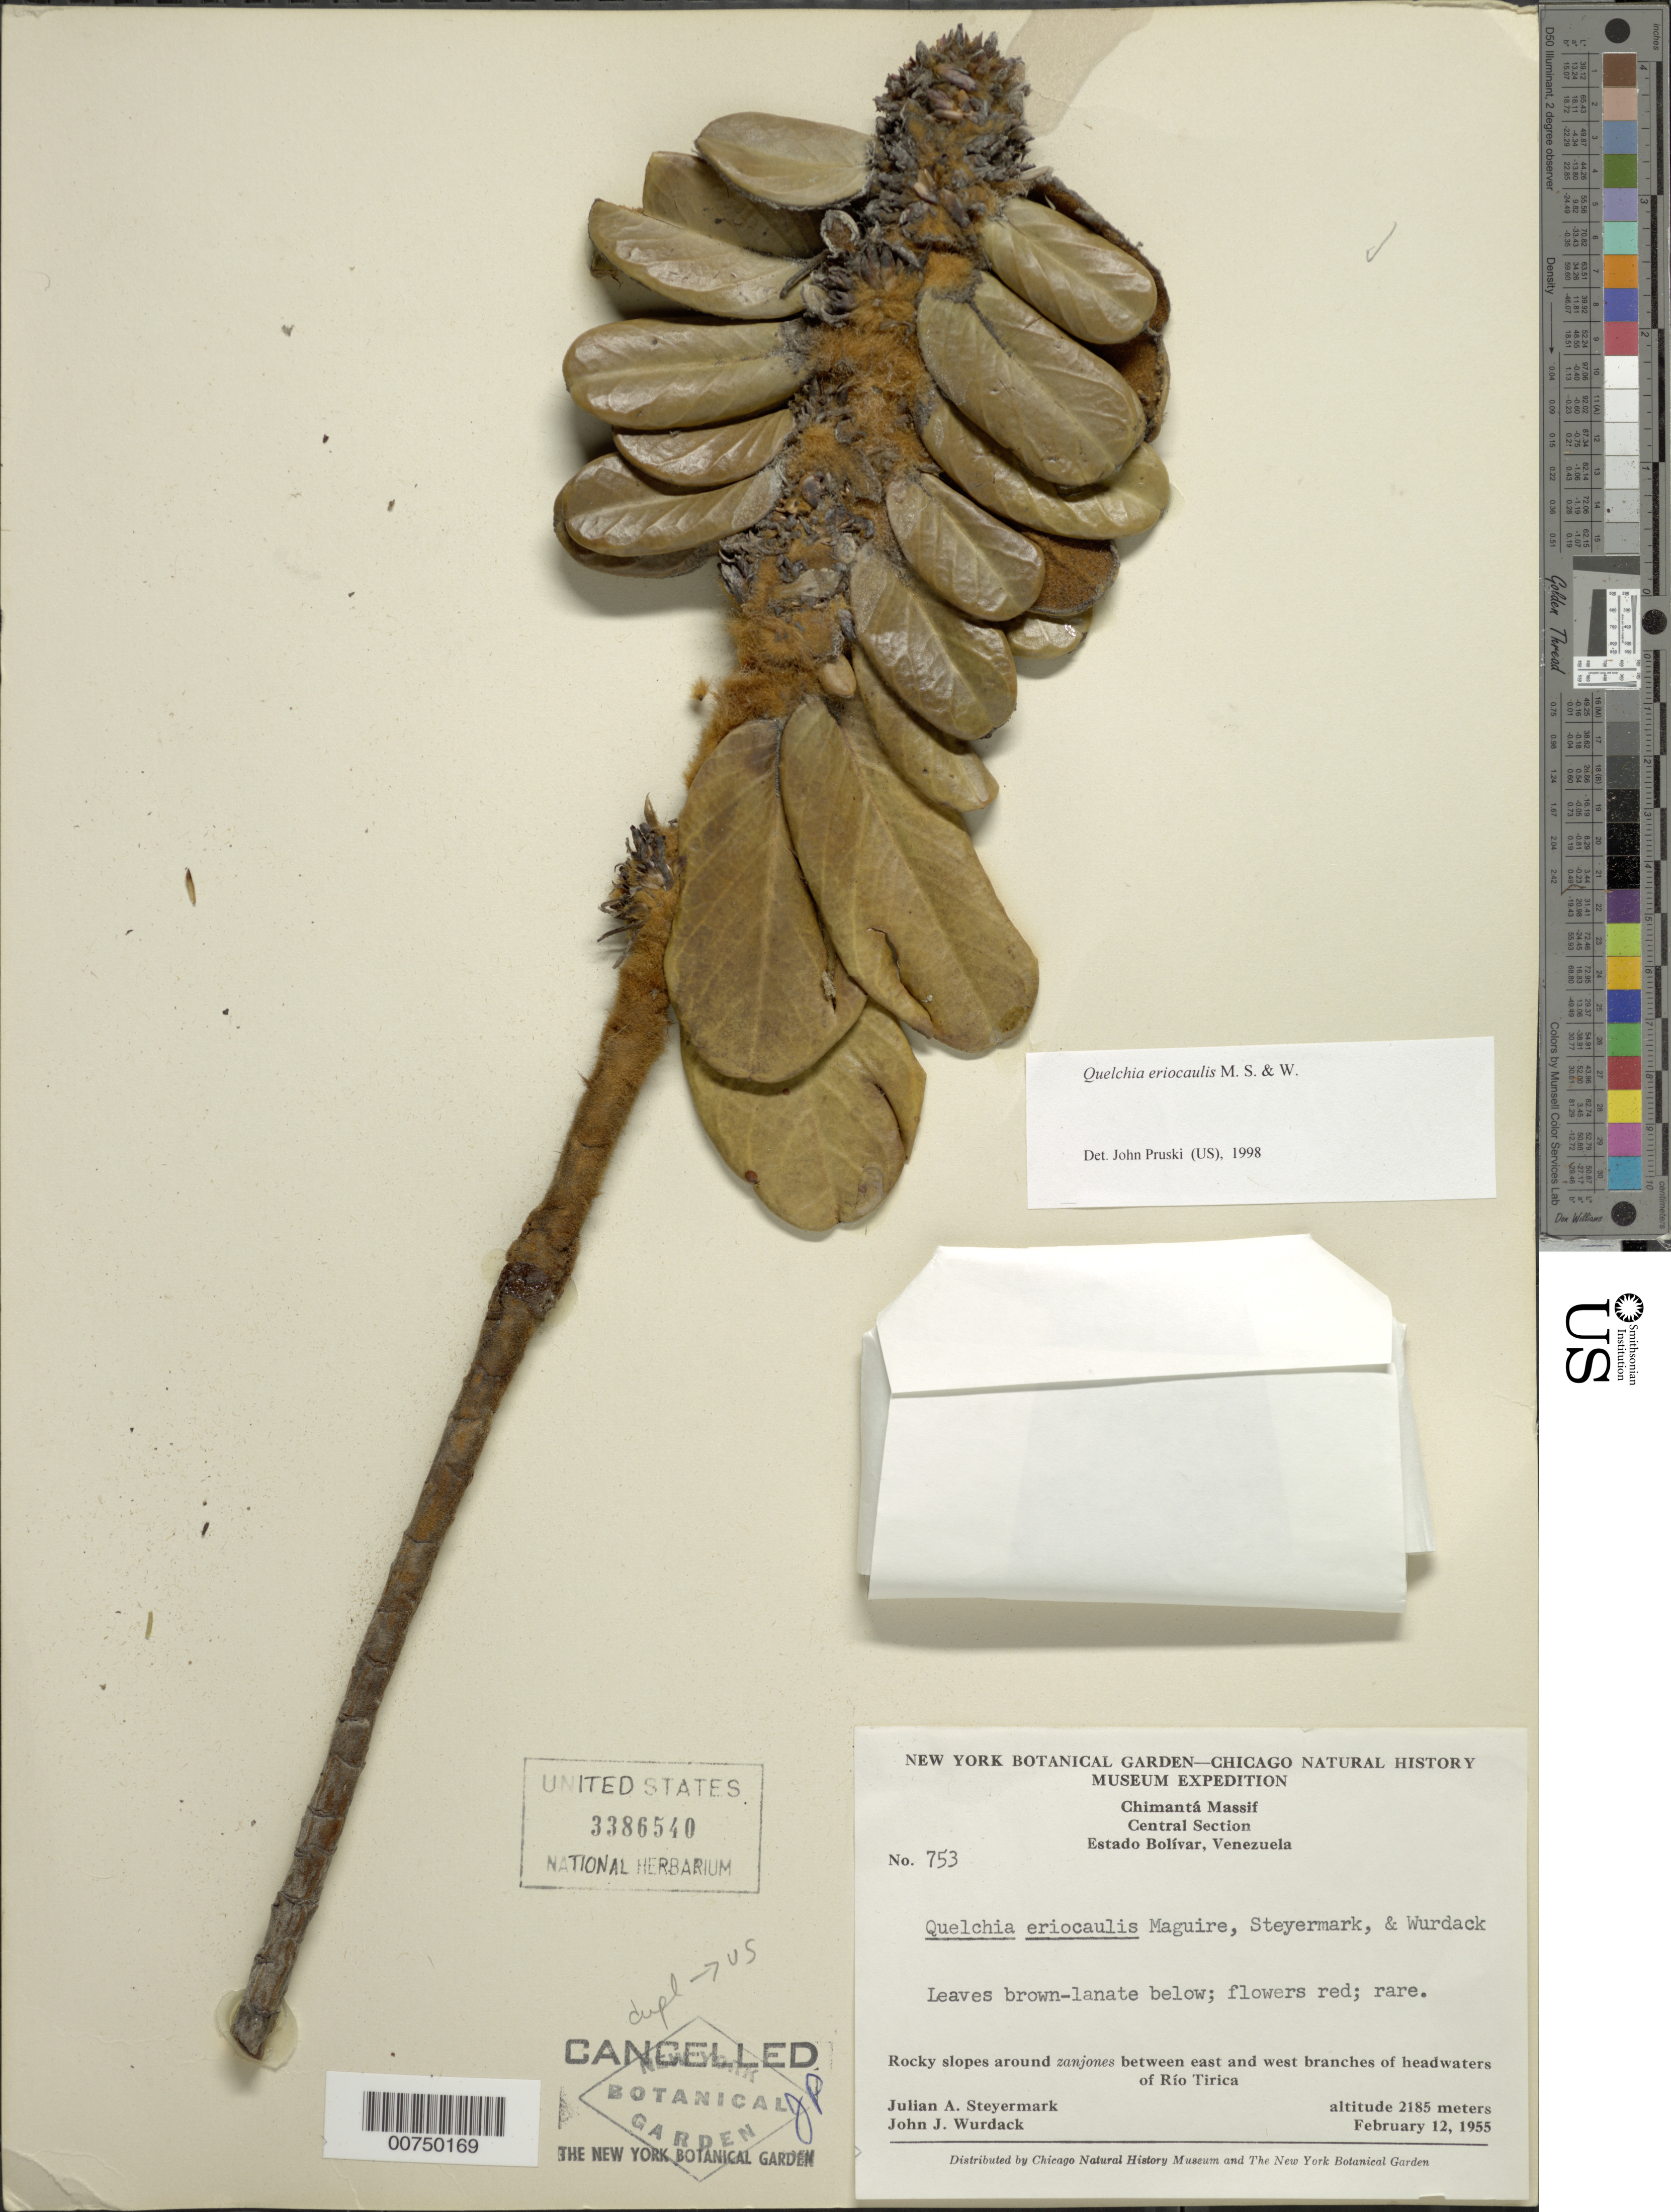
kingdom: Plantae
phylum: Tracheophyta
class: Magnoliopsida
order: Asterales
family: Asteraceae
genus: Quelchia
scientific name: Quelchia eriocaulis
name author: Maguire et al.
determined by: Pruski, J. F.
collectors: J. Steyermark & J. J. Wurdack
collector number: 55 753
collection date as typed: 12-Feb-55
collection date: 1955-02-12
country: Venezuela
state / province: Bolívar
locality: Chimanta Massif, central section, Rio Tirica, between west and east branches of headwaters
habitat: Rocky slopes around zanjones.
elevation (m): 2120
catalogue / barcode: US 3386540